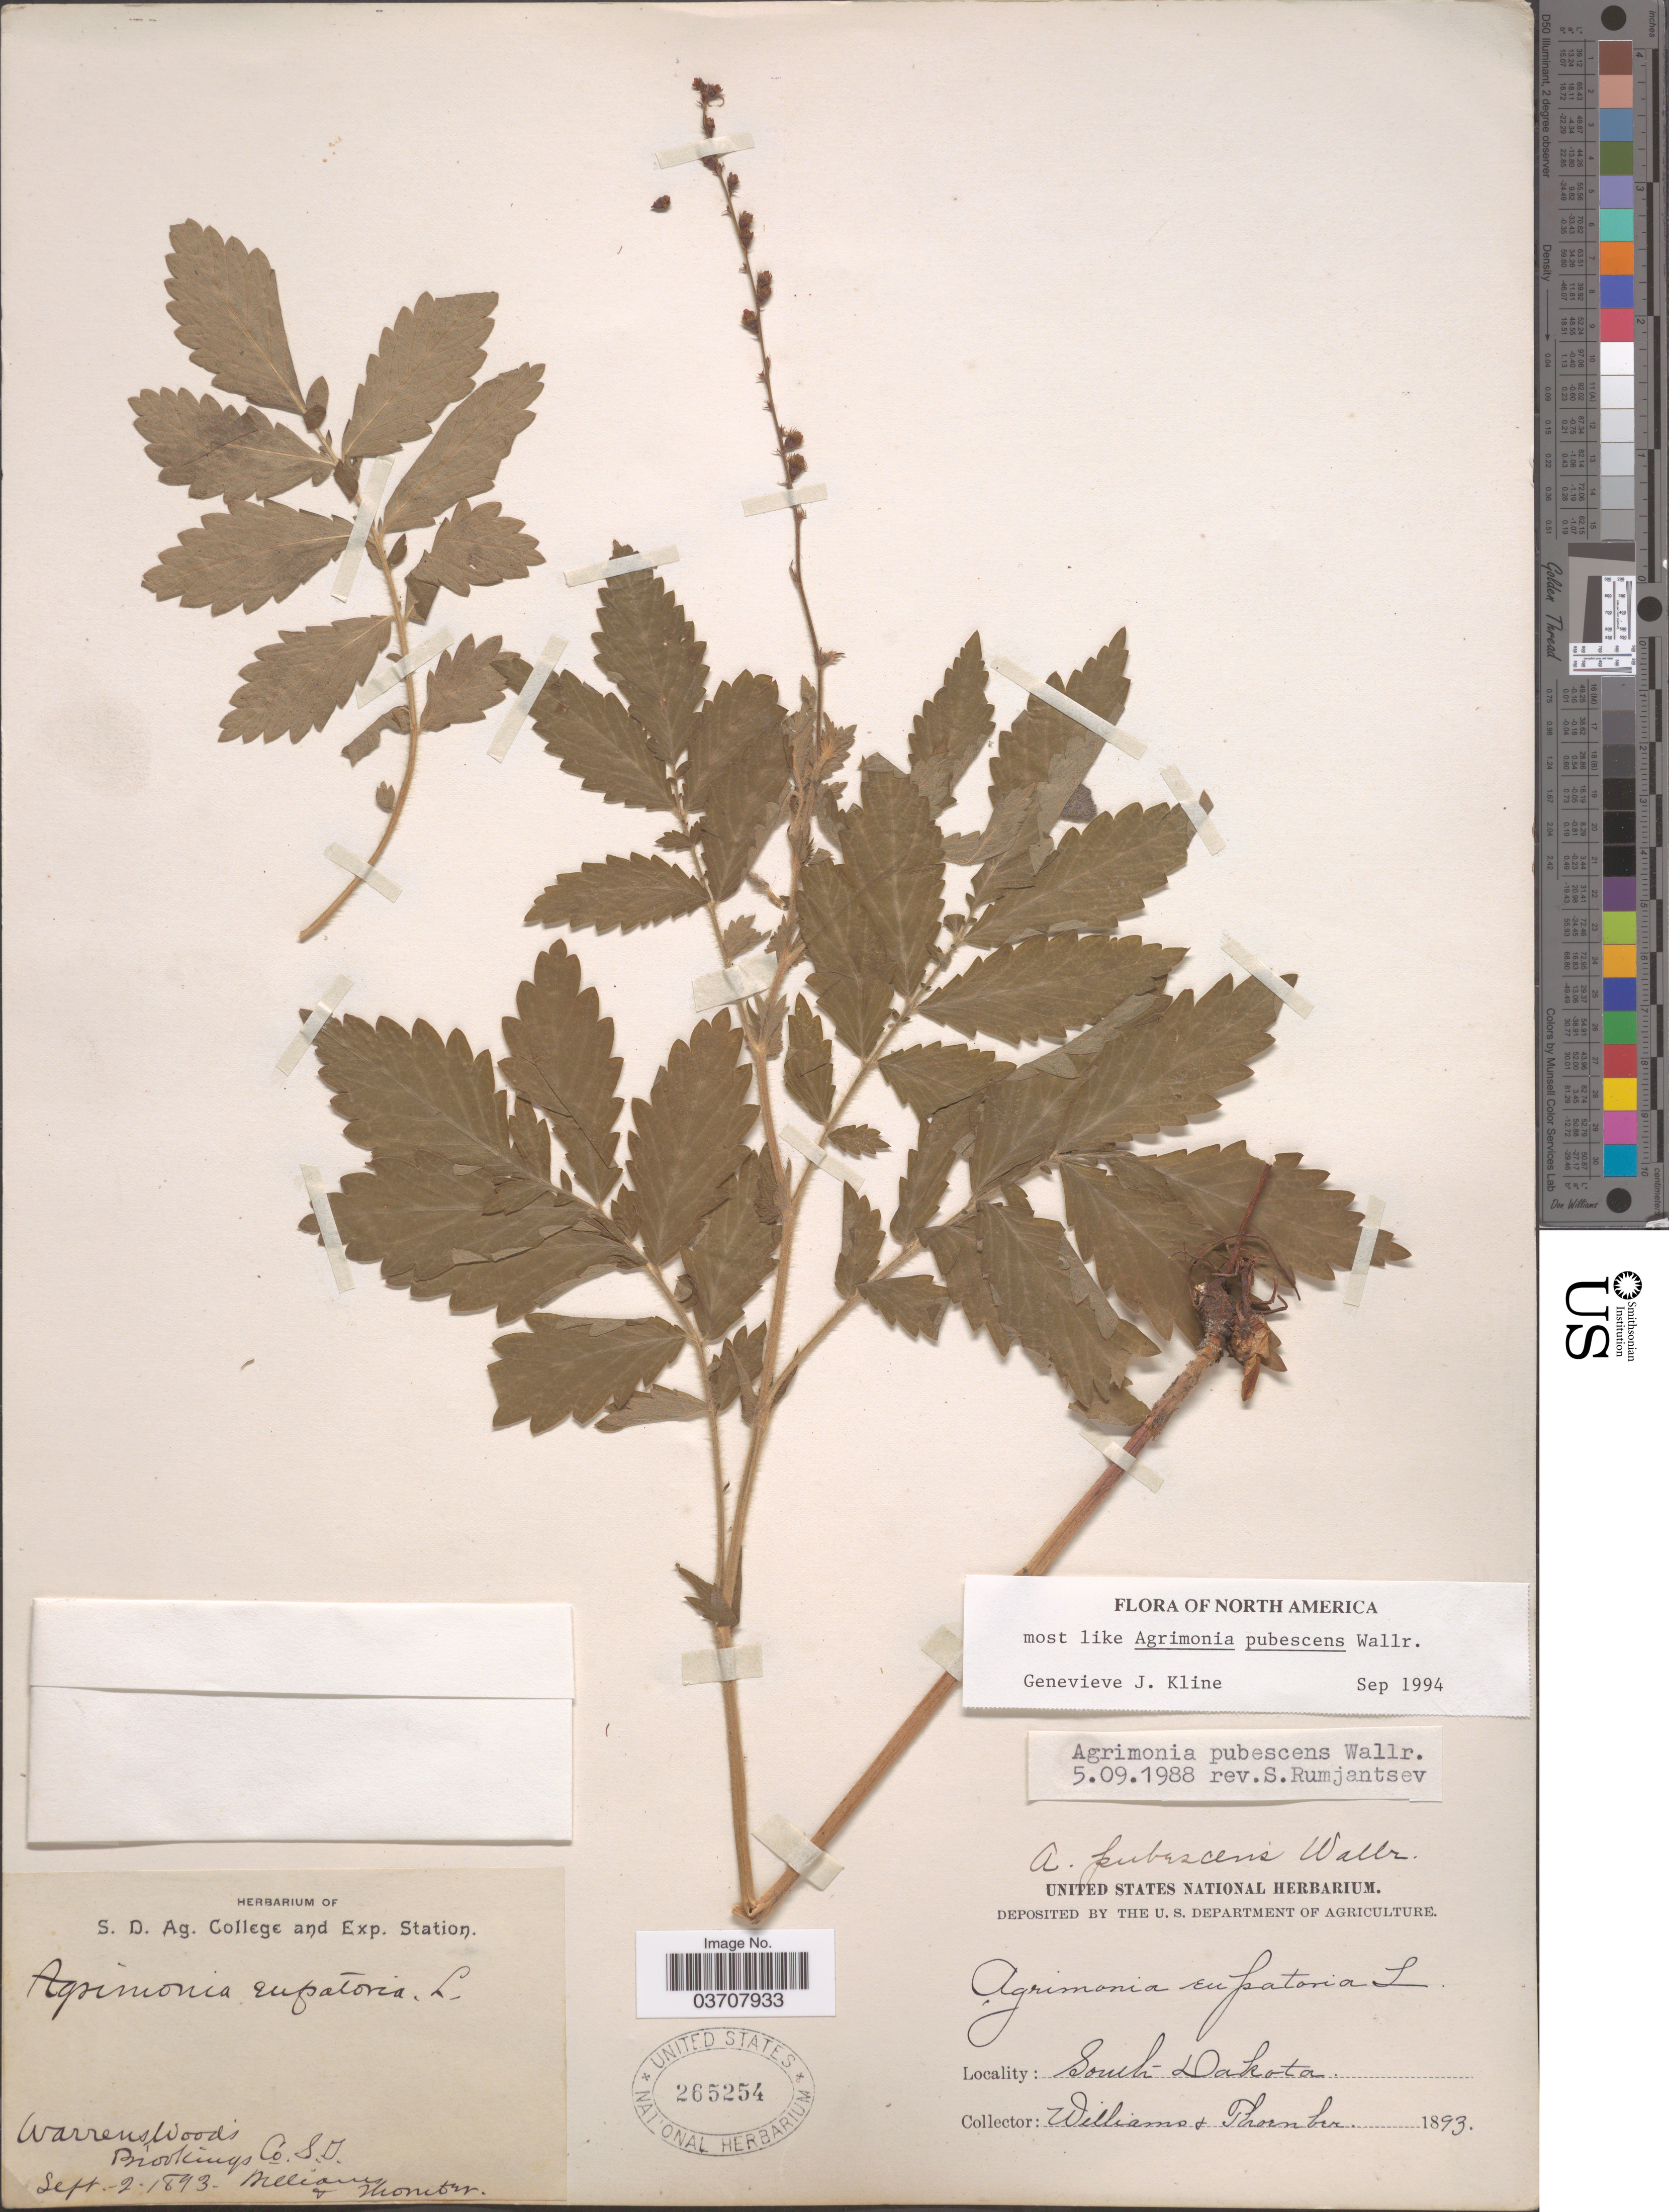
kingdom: Plantae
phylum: Tracheophyta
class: Magnoliopsida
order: Rosales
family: Rosaceae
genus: Agrimonia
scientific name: Agrimonia pubescens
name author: Wallr.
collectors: -- Williams & -. Thornber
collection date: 1893-09-02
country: United States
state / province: South Dakota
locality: Warrens Woods, Brookings Co.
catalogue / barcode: US 265254